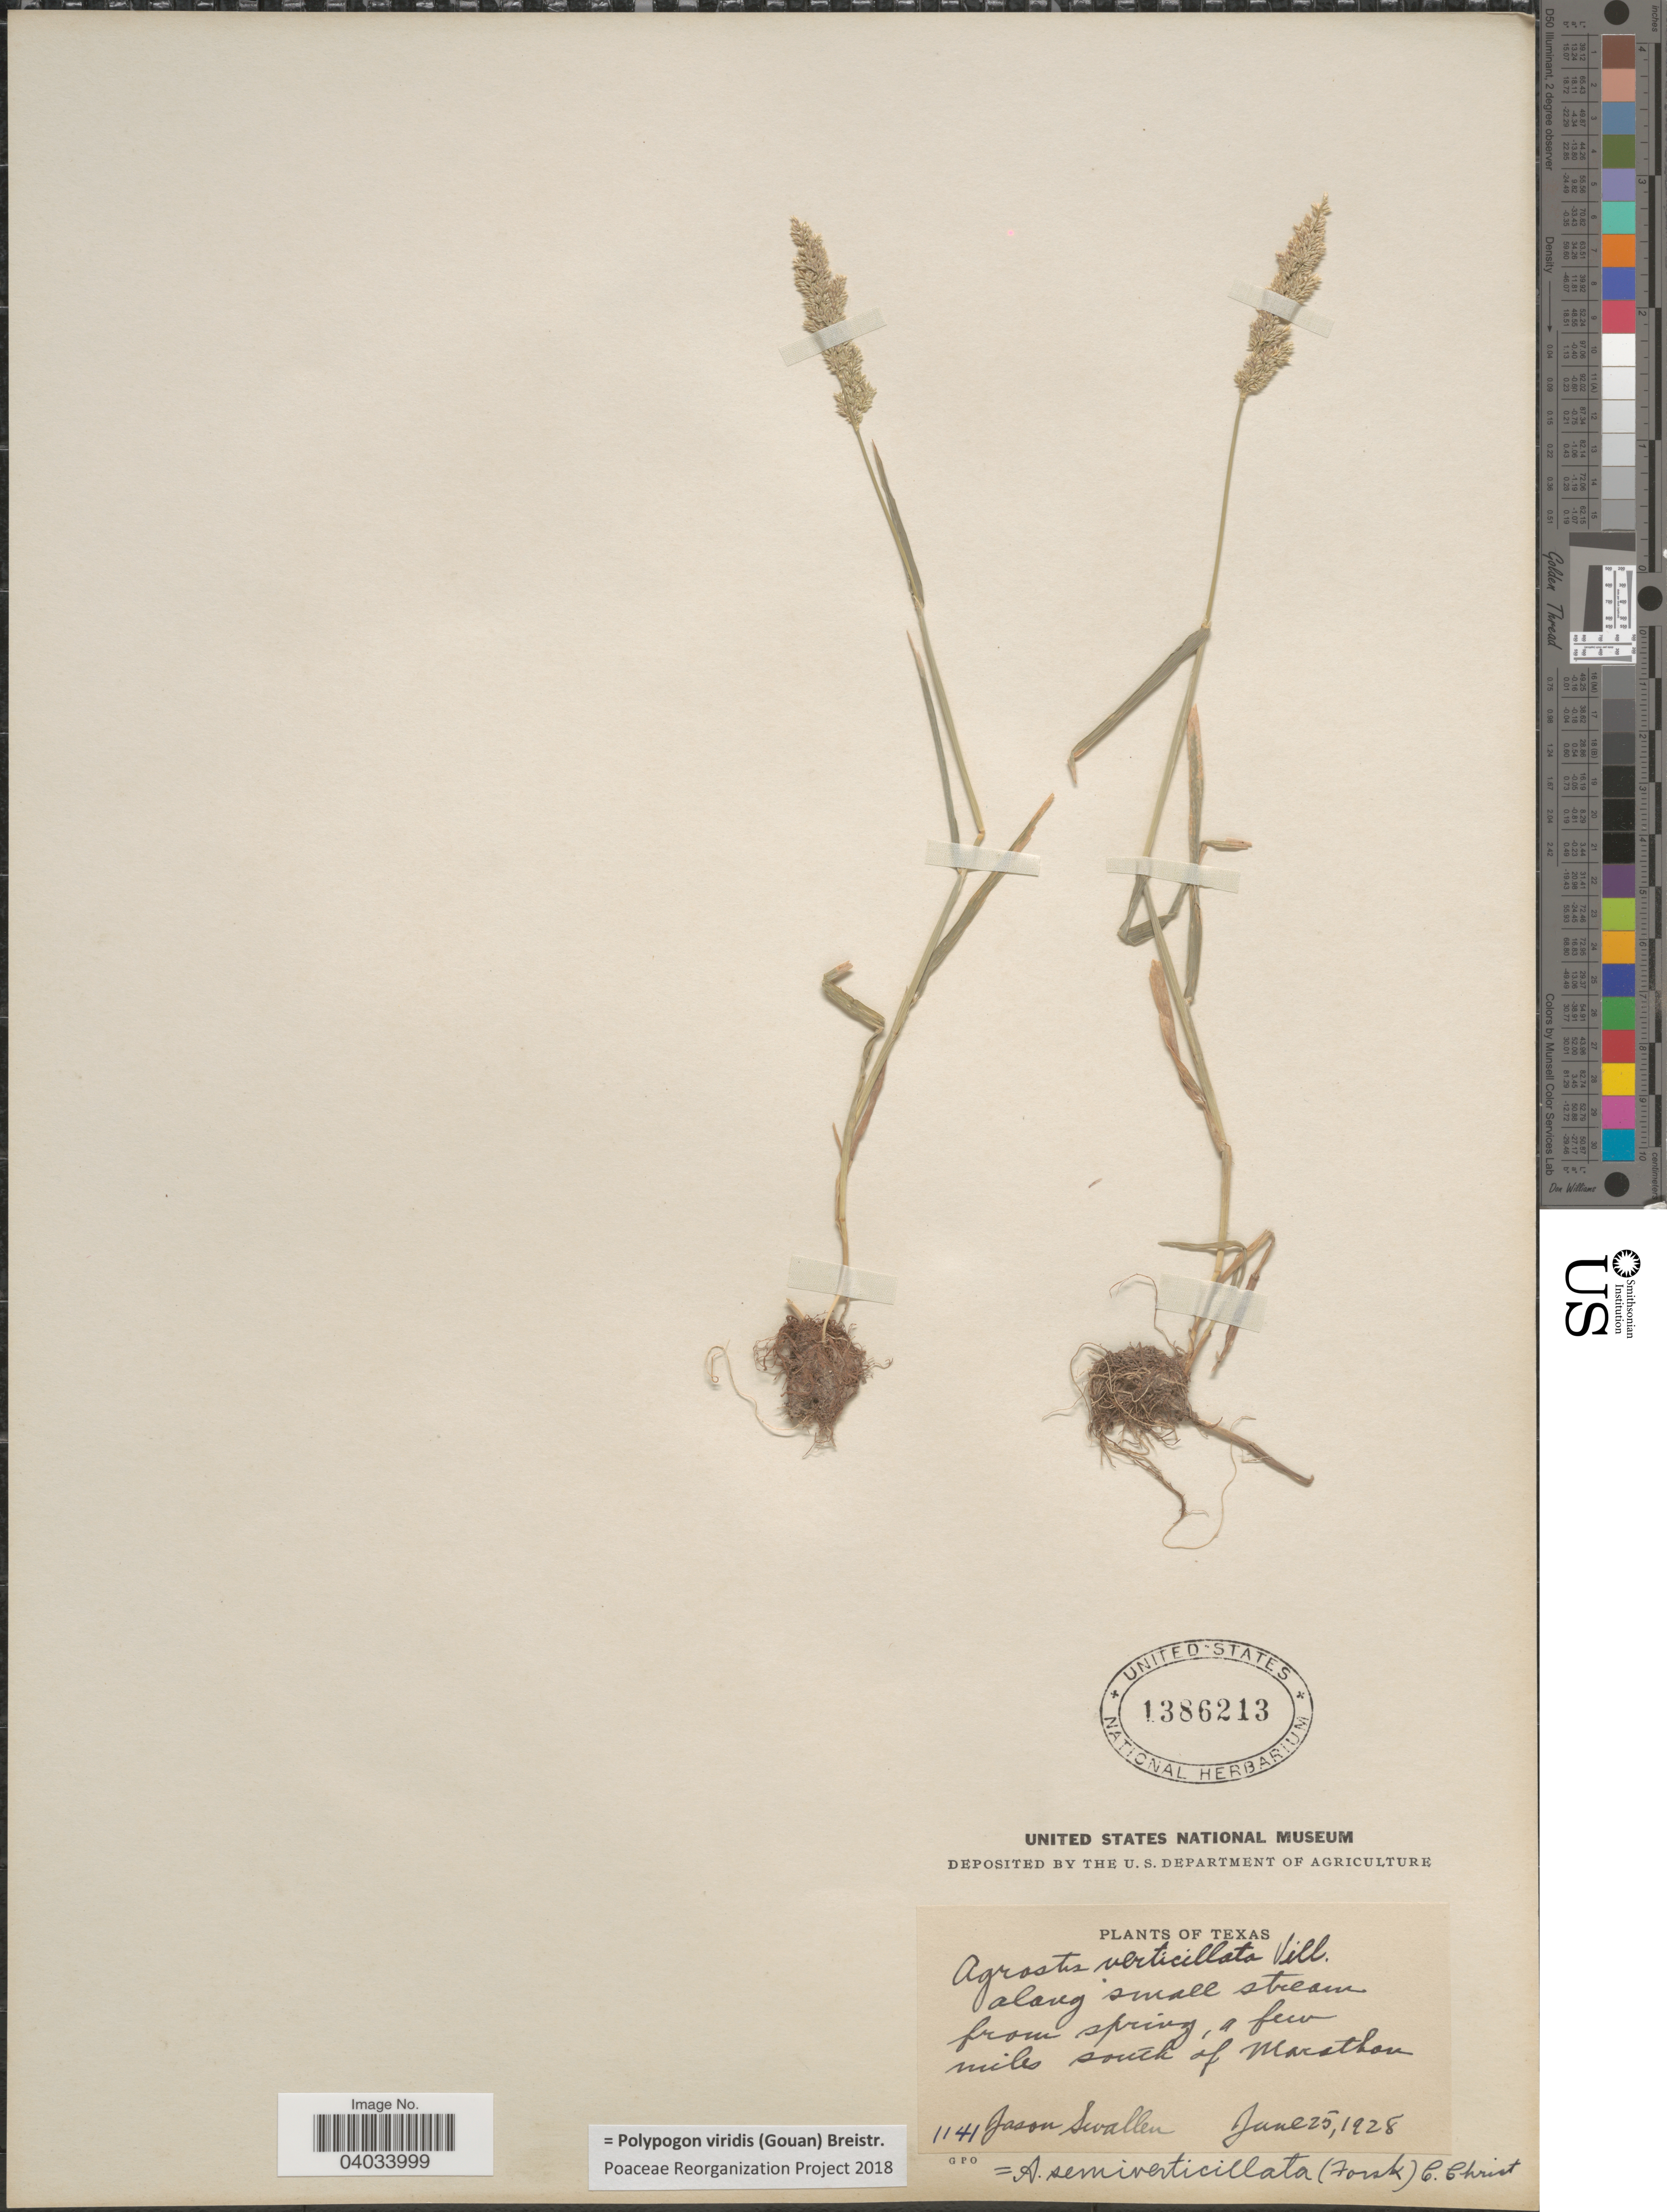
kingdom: Plantae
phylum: Tracheophyta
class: Liliopsida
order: Poales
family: Poaceae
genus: Polypogon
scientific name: Polypogon viridis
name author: (Gouan) Breistroffer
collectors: J. R. Swallen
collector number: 1141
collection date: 1928-06-25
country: United States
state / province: Texas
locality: Along small stream from spring, a few miles south of Marathon.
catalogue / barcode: US 1386213